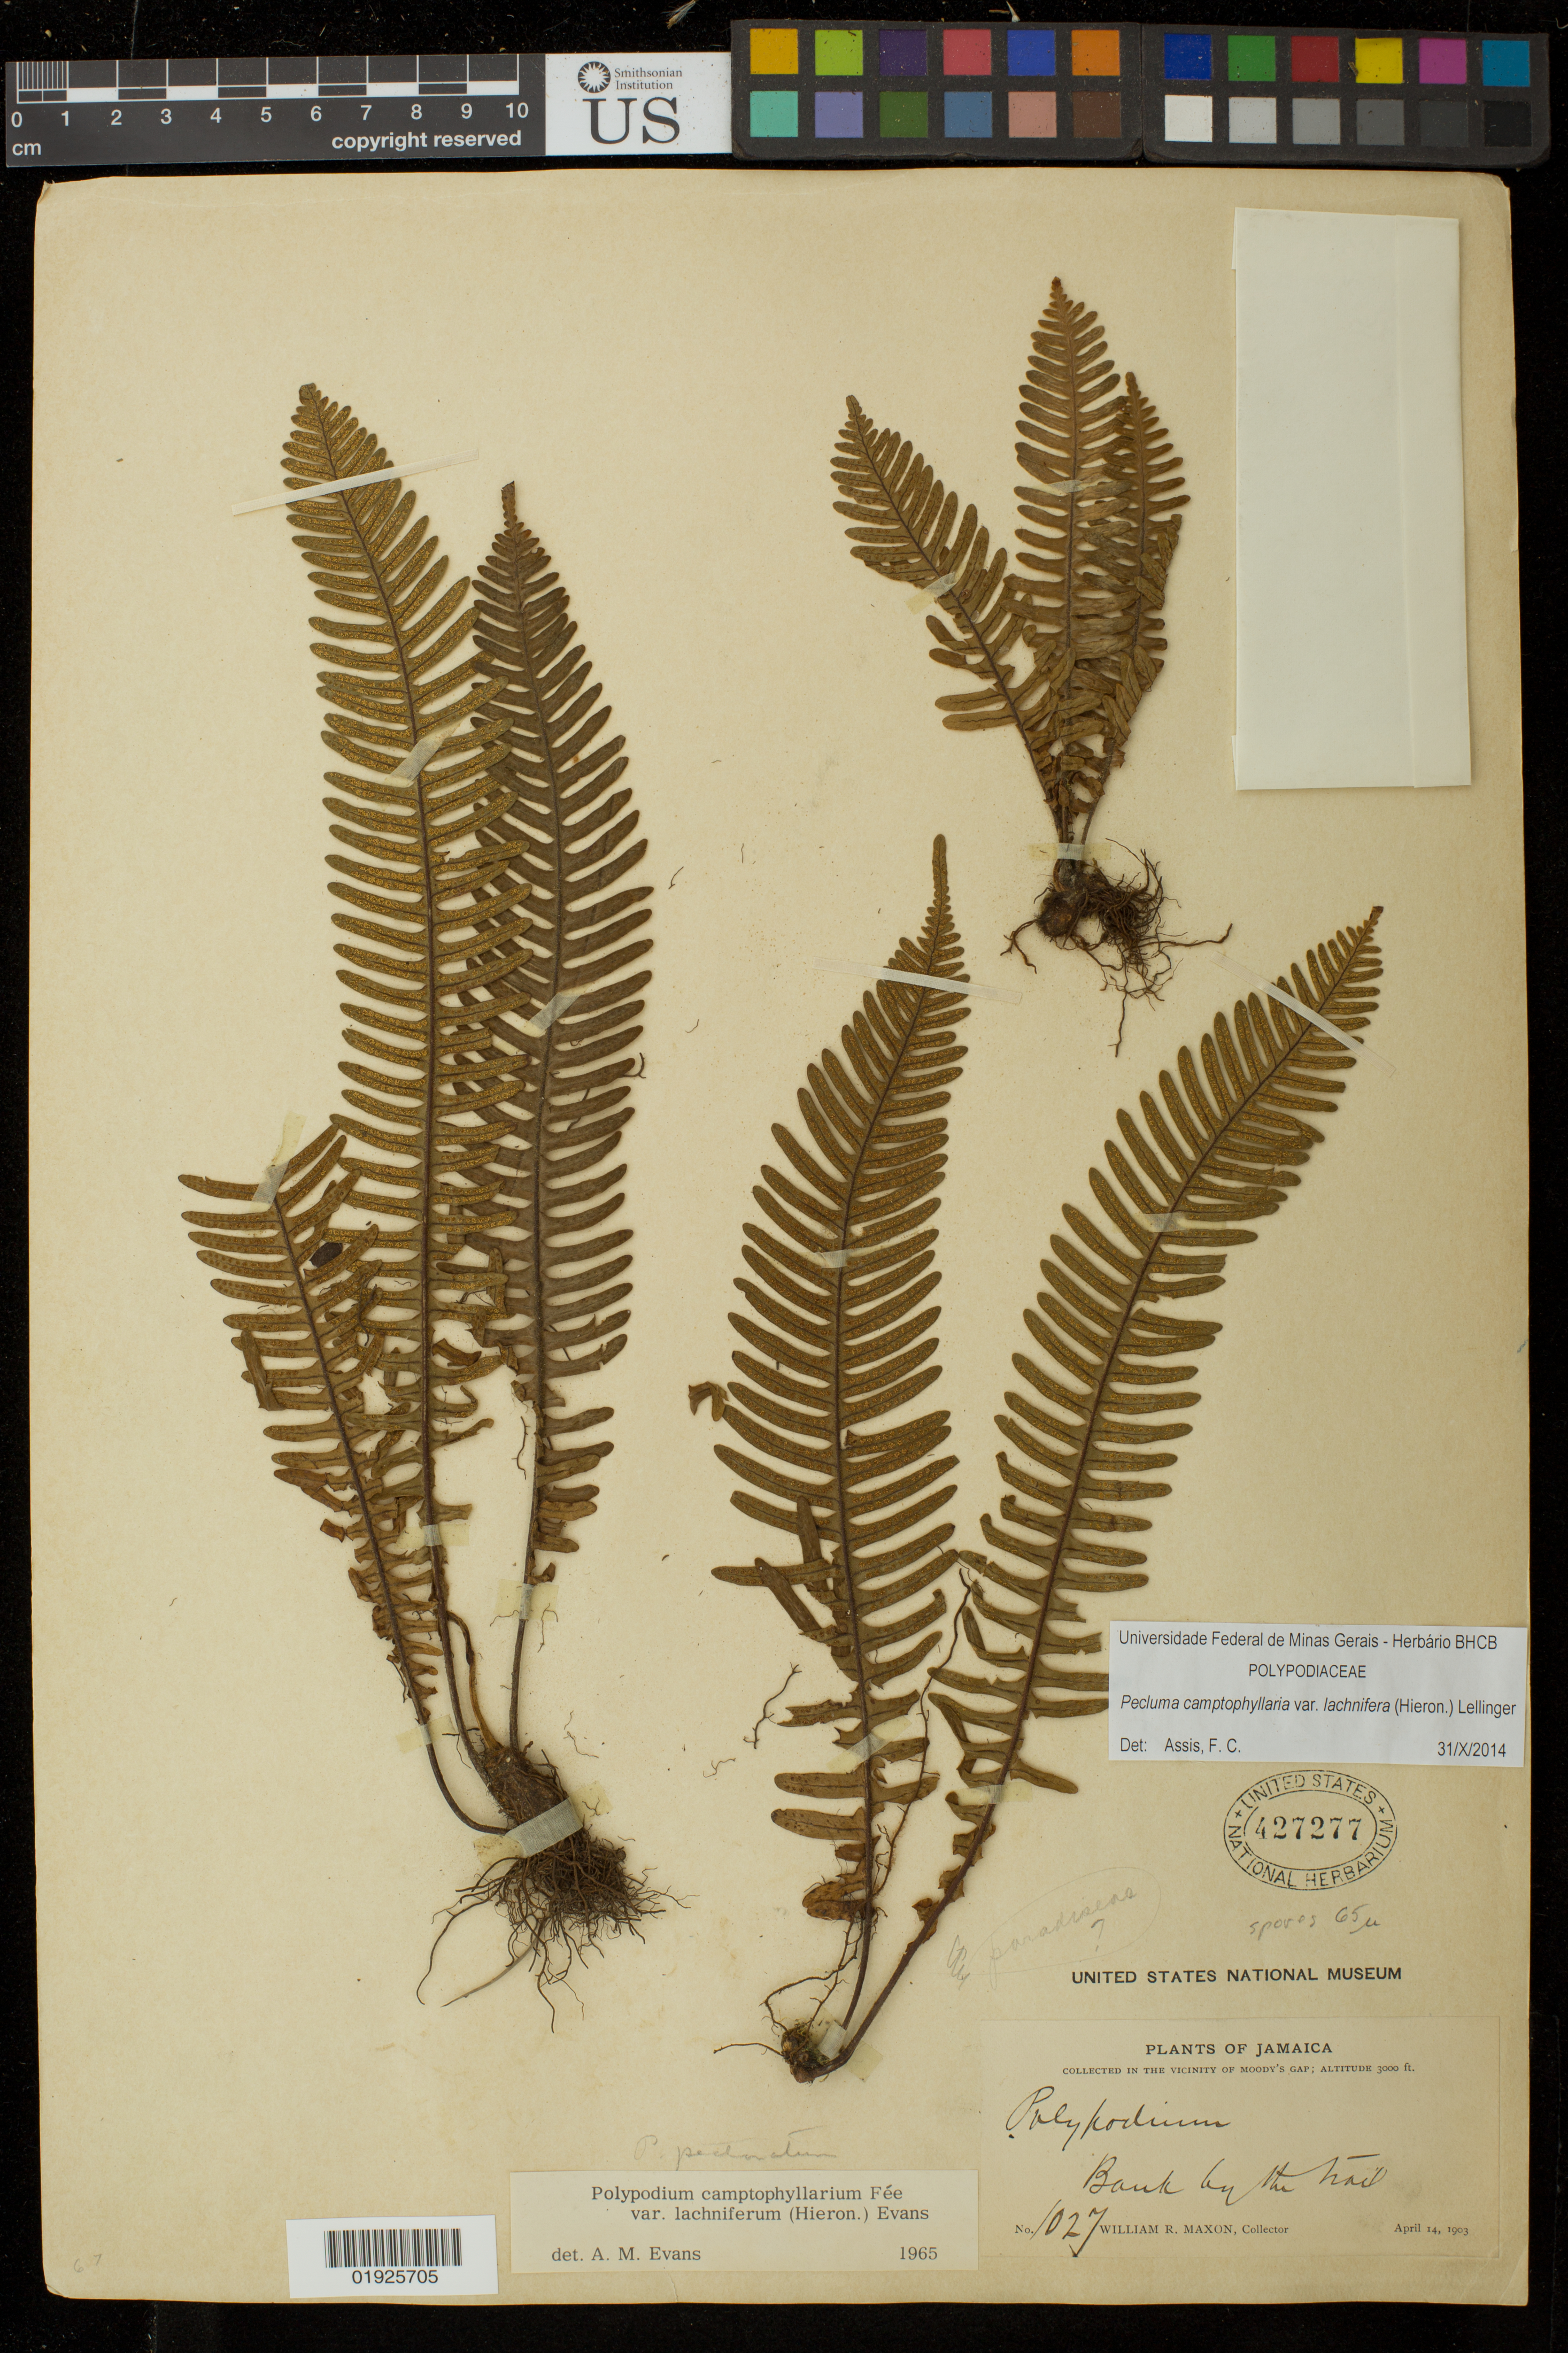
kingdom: Plantae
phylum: Tracheophyta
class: Polypodiopsida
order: Polypodiales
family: Polypodiaceae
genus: Pecluma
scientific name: Pecluma camptophyllaria var. lachnifera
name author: (Hieron.) Lellinger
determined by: Assis, F. C.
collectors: W. R. Maxon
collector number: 1027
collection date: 1903-04-14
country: Jamaica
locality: Vicinity of Moody's Gap.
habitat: Bank.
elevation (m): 914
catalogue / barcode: US 427277